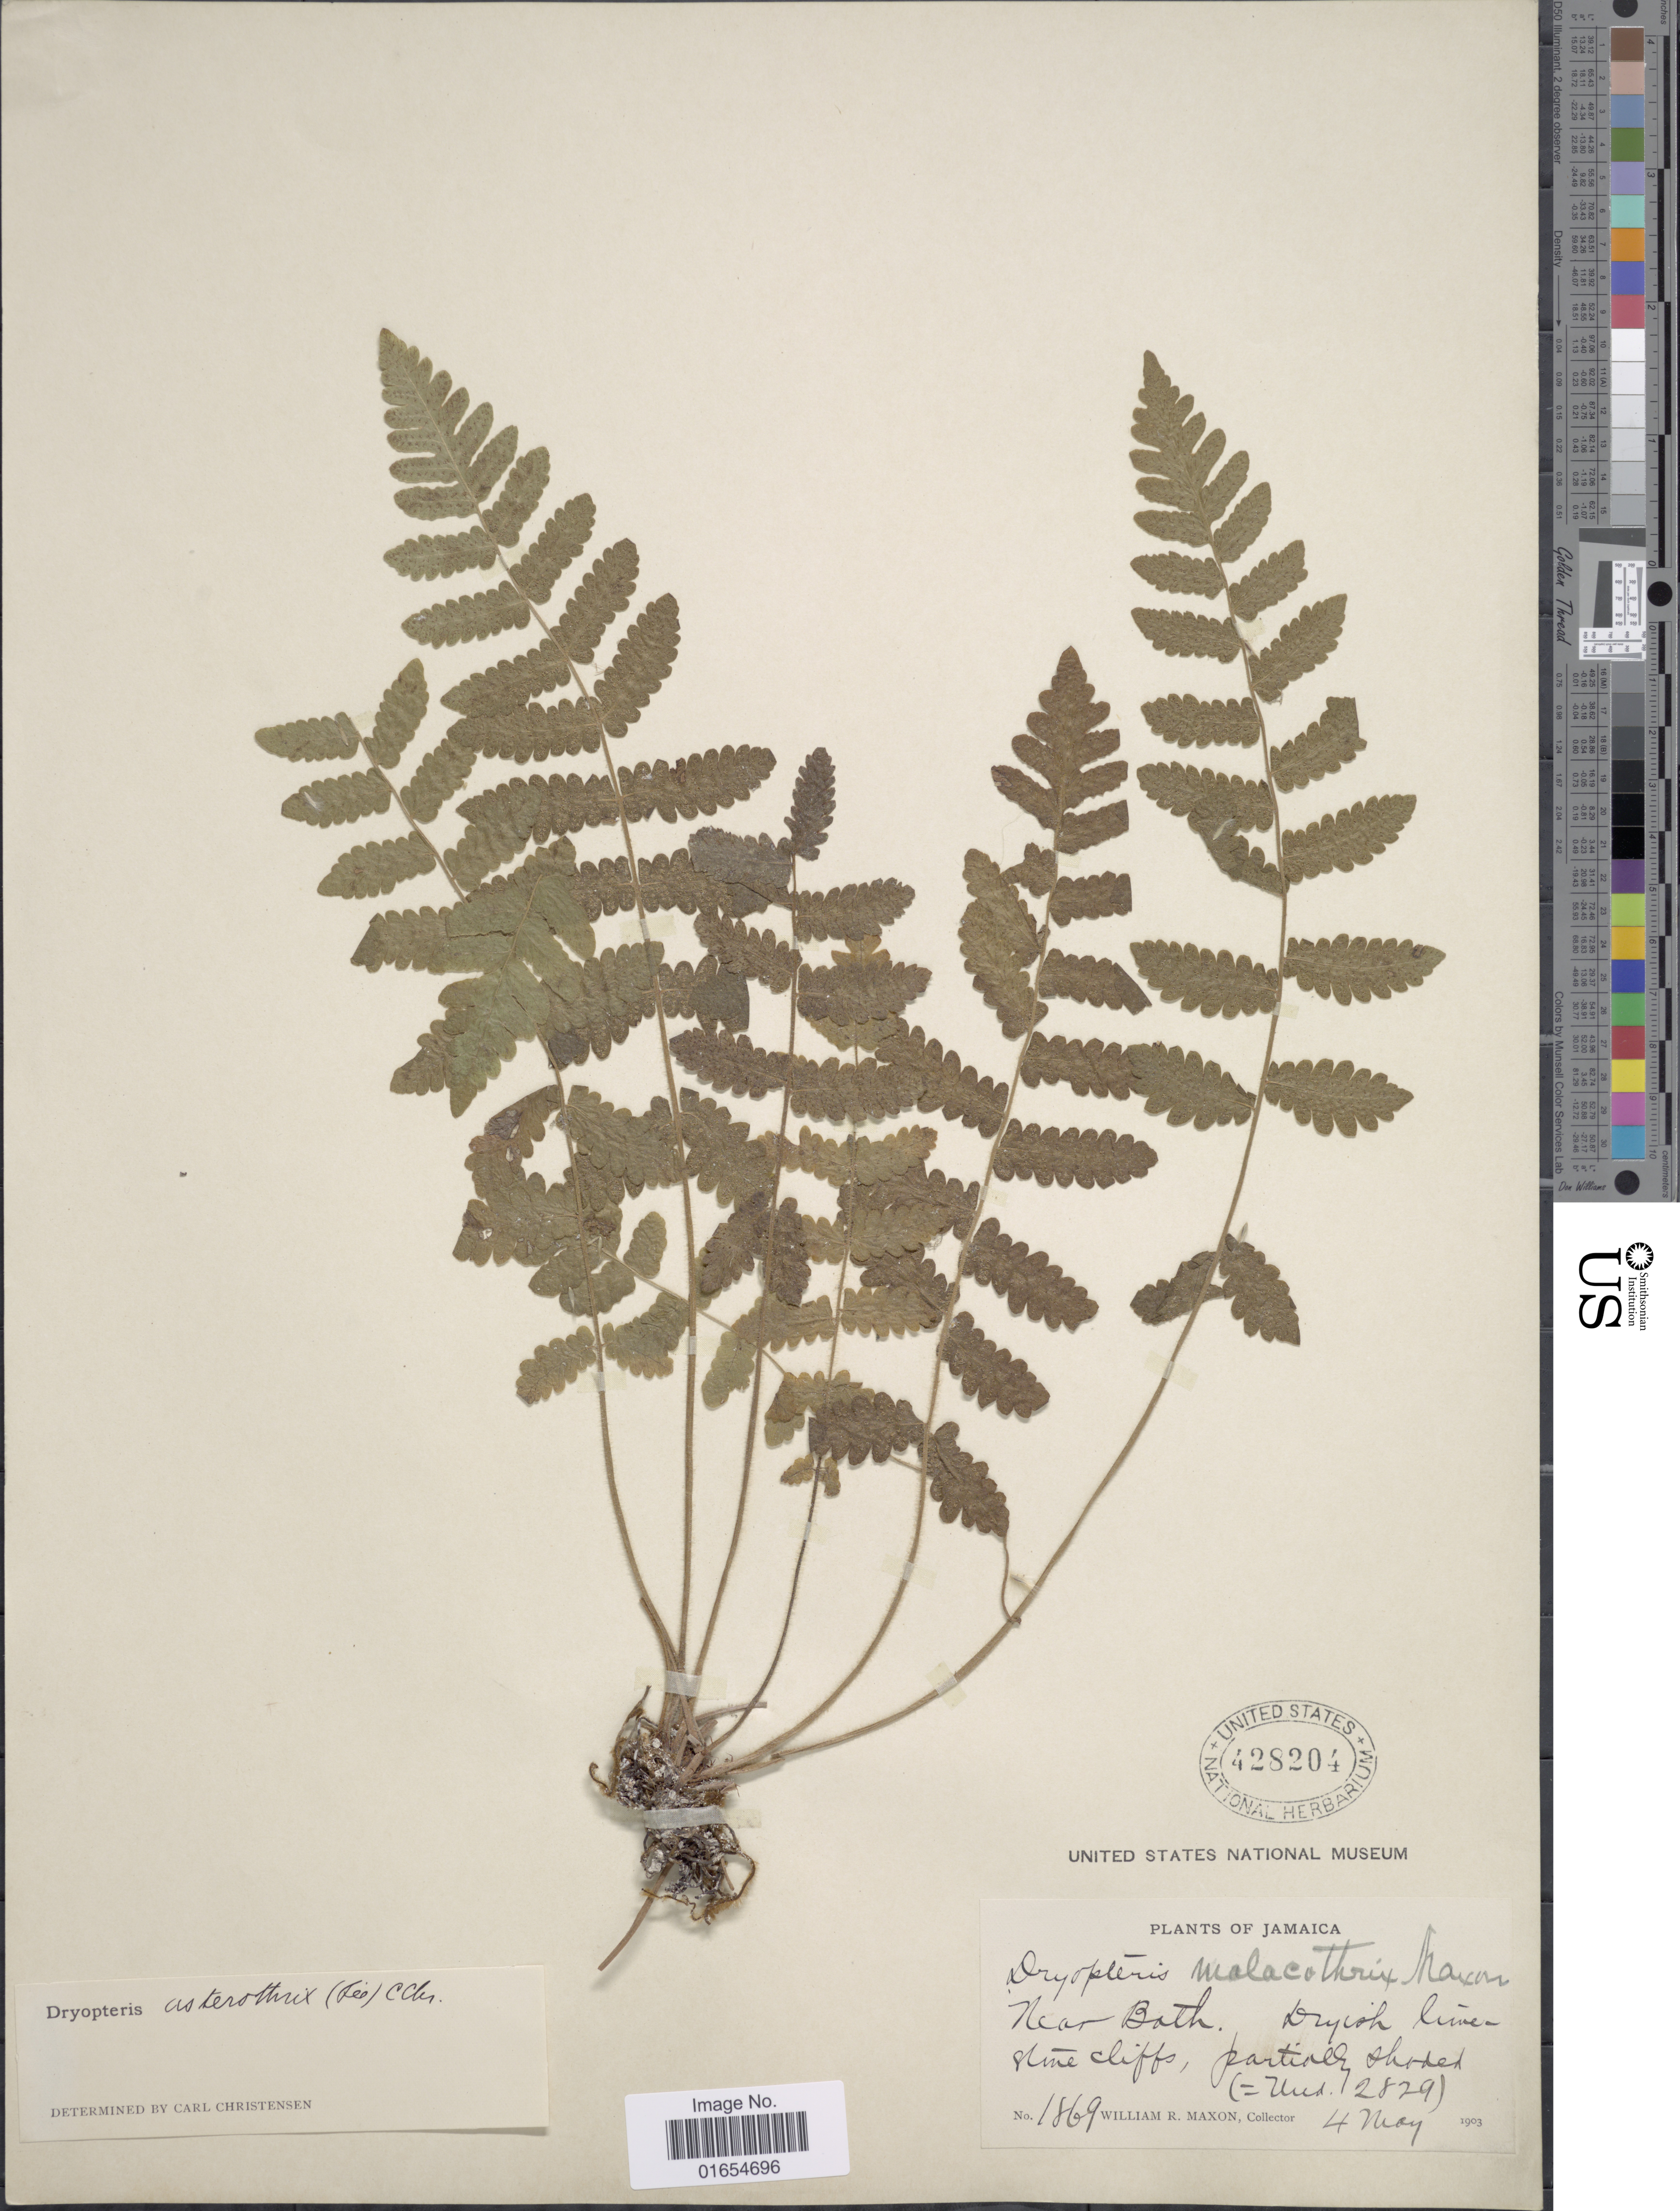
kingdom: Plantae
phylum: Tracheophyta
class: Polypodiopsida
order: Polypodiales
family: Thelypteridaceae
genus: Goniopteris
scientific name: Goniopteris pellita (Willd.) comb. nov., ined 2015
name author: (Willd.)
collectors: W. R. Maxon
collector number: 1869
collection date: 1903-05-04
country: Jamaica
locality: Near Bath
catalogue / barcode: US 428204